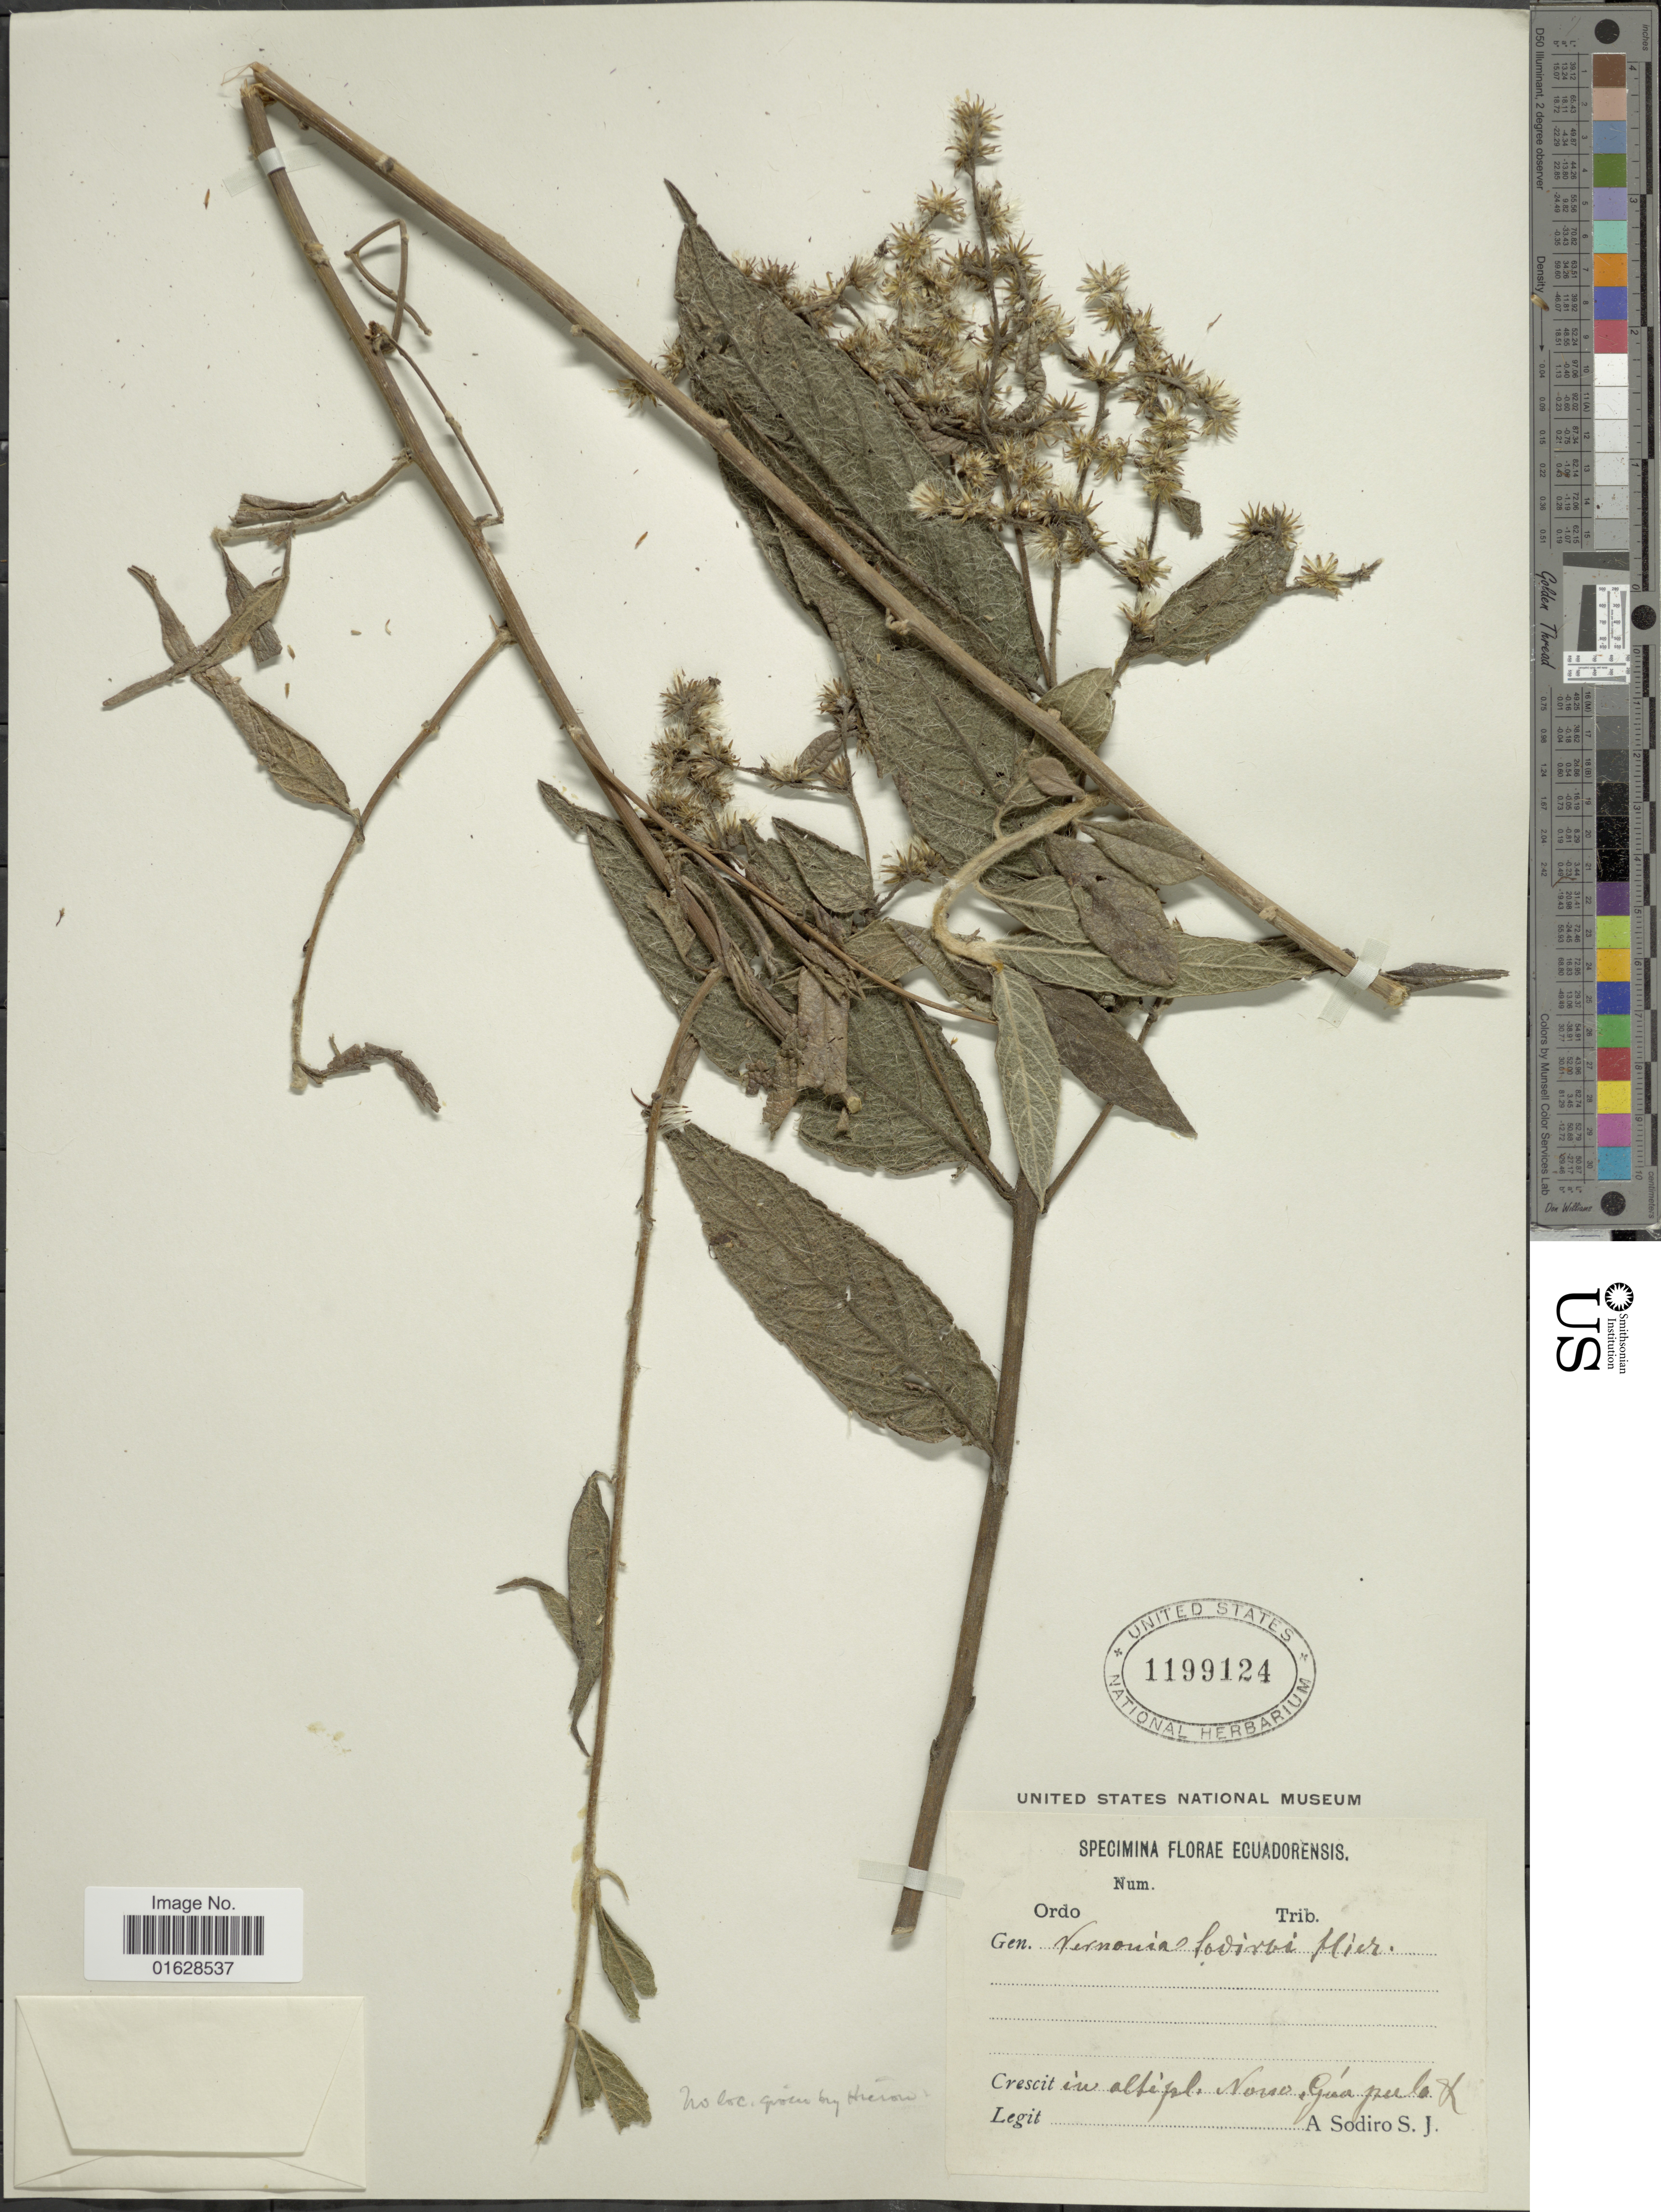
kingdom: Plantae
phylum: Tracheophyta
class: Magnoliopsida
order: Asterales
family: Asteraceae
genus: Lepidaploa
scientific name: Lepidaploa canescens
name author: (Kunth) H. Rob.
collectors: A. Sodiro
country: Ecuador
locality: Ecuadorensis. in altipl. Nono, Guapulo.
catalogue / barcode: US 1199124